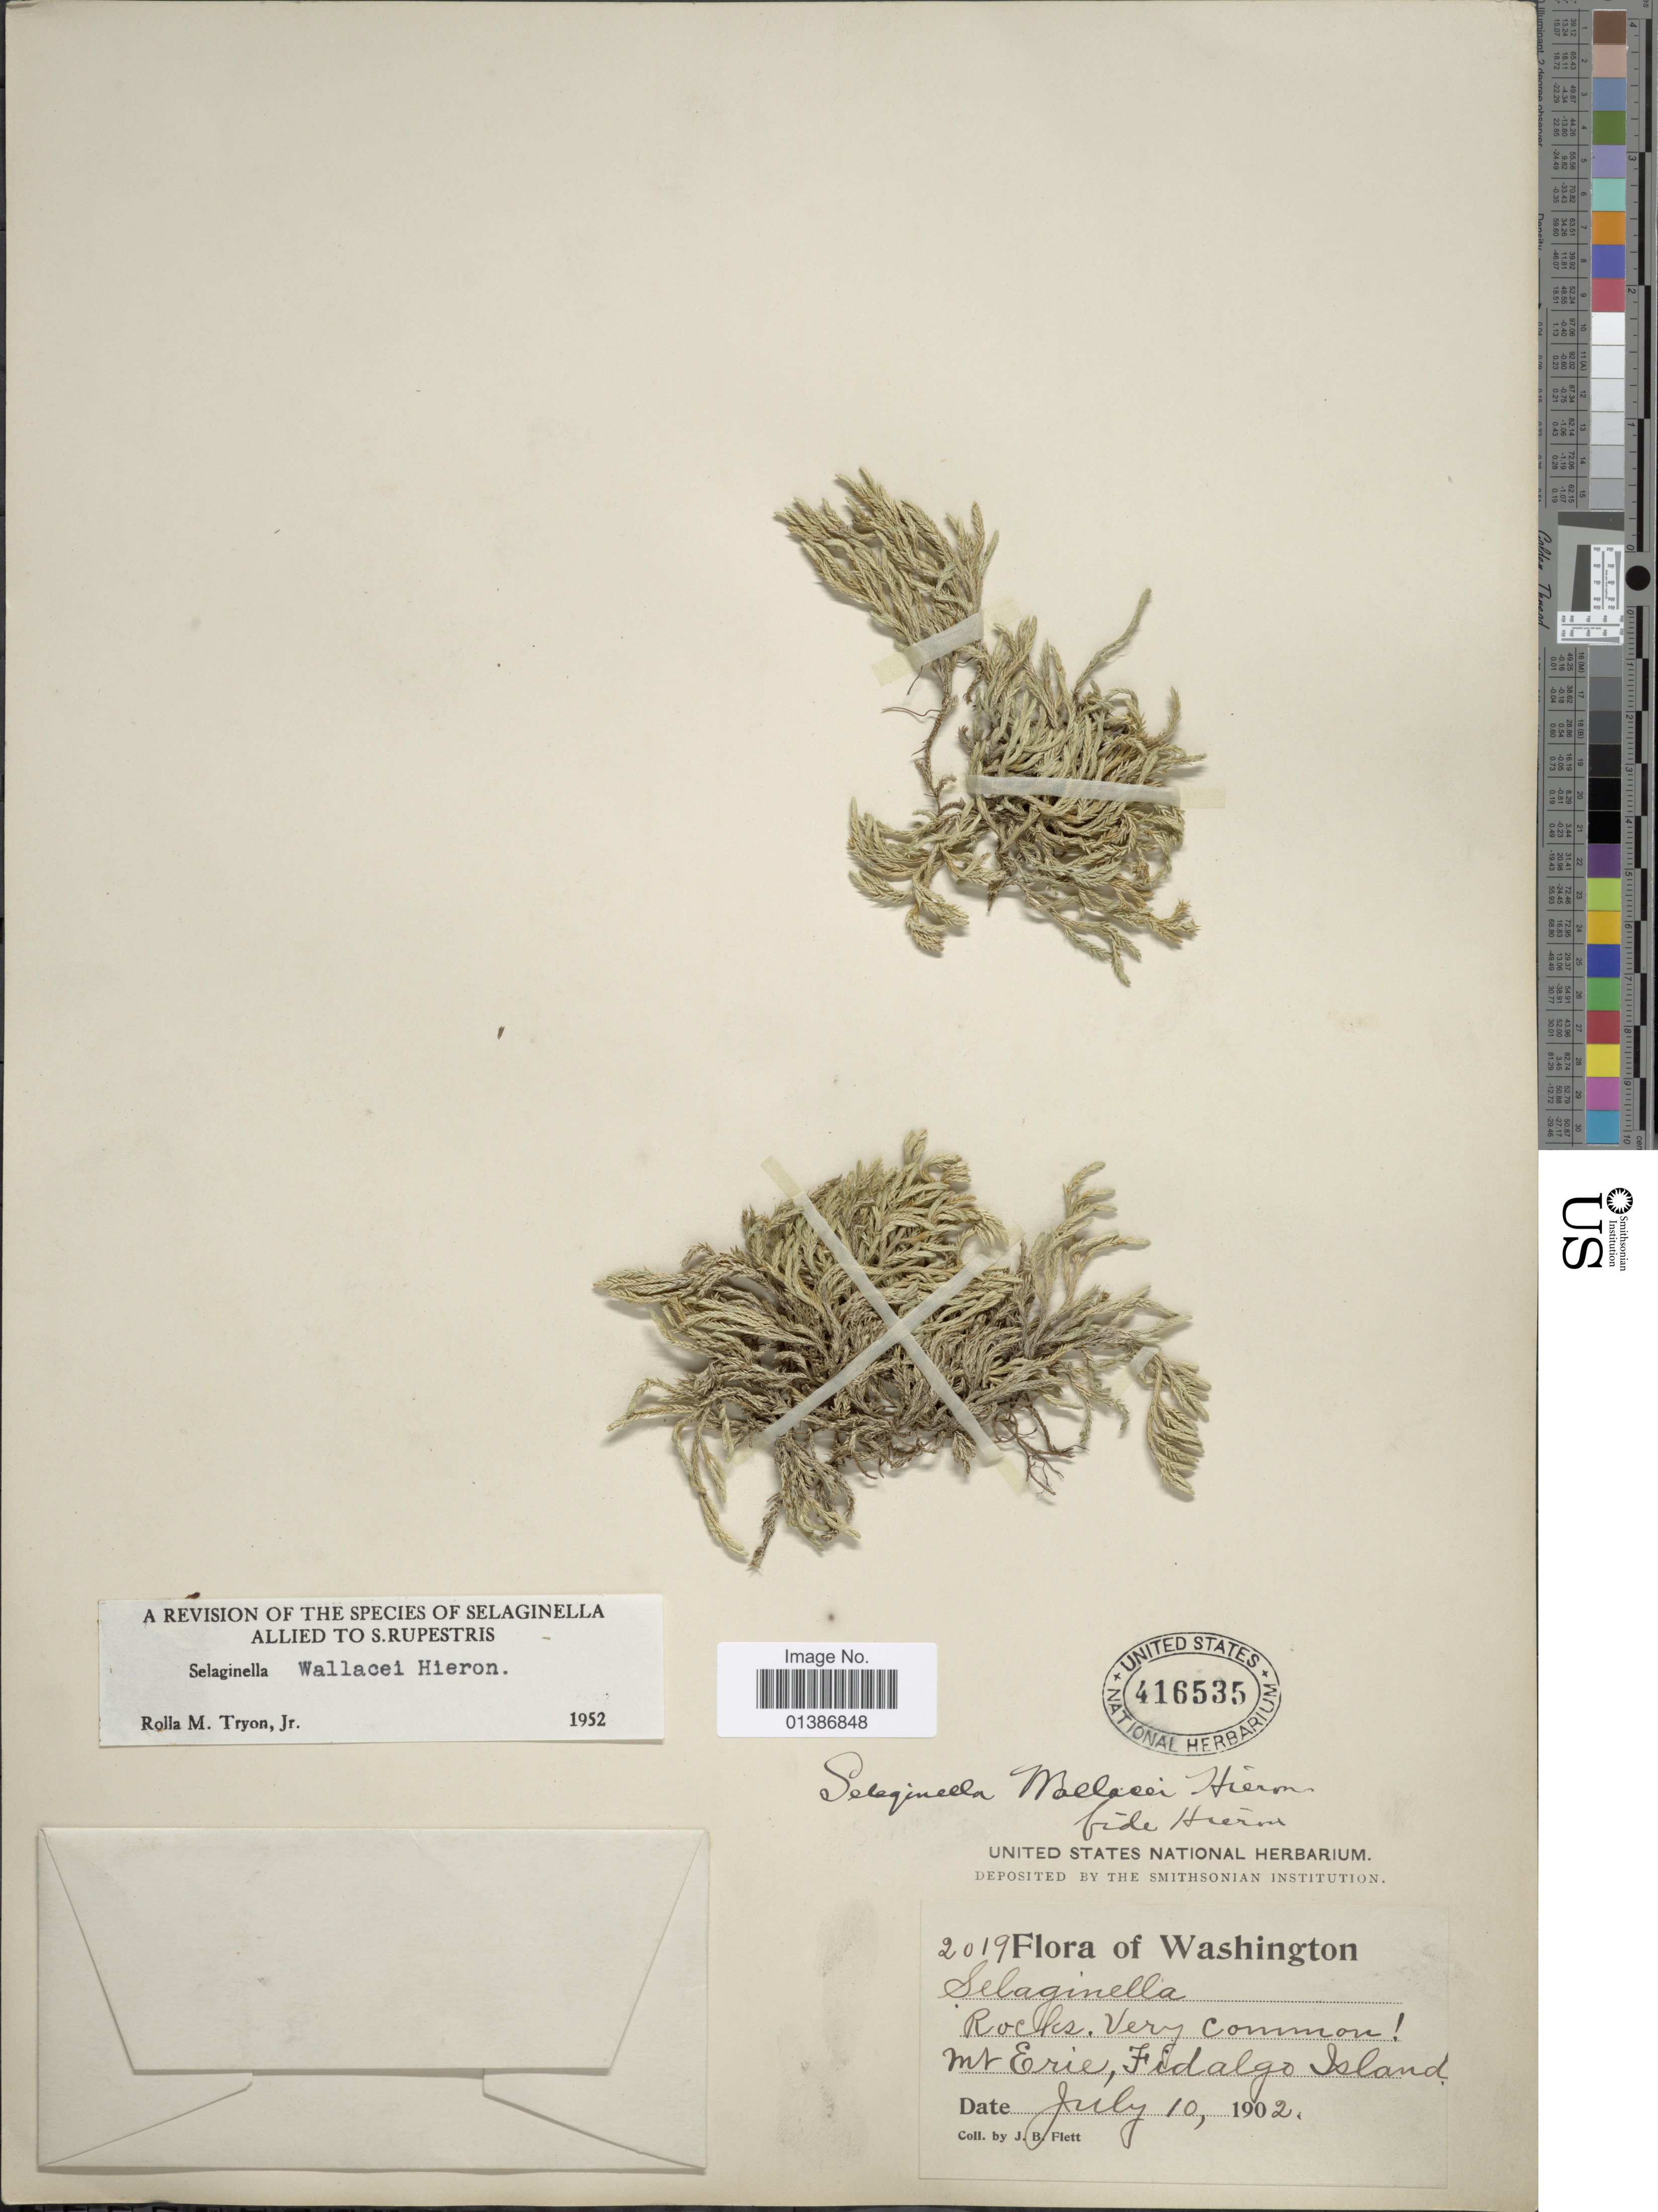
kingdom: Plantae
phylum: Tracheophyta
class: Lycopodiopsida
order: Selaginellales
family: Selaginellaceae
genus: Selaginella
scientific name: Selaginella wallacei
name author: Hieron.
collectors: J. Flett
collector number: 2019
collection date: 1902-07-10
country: United States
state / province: Washington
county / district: Skagit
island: Fidalgo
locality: Mt Erie, Fidalgo Island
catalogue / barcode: US 416535